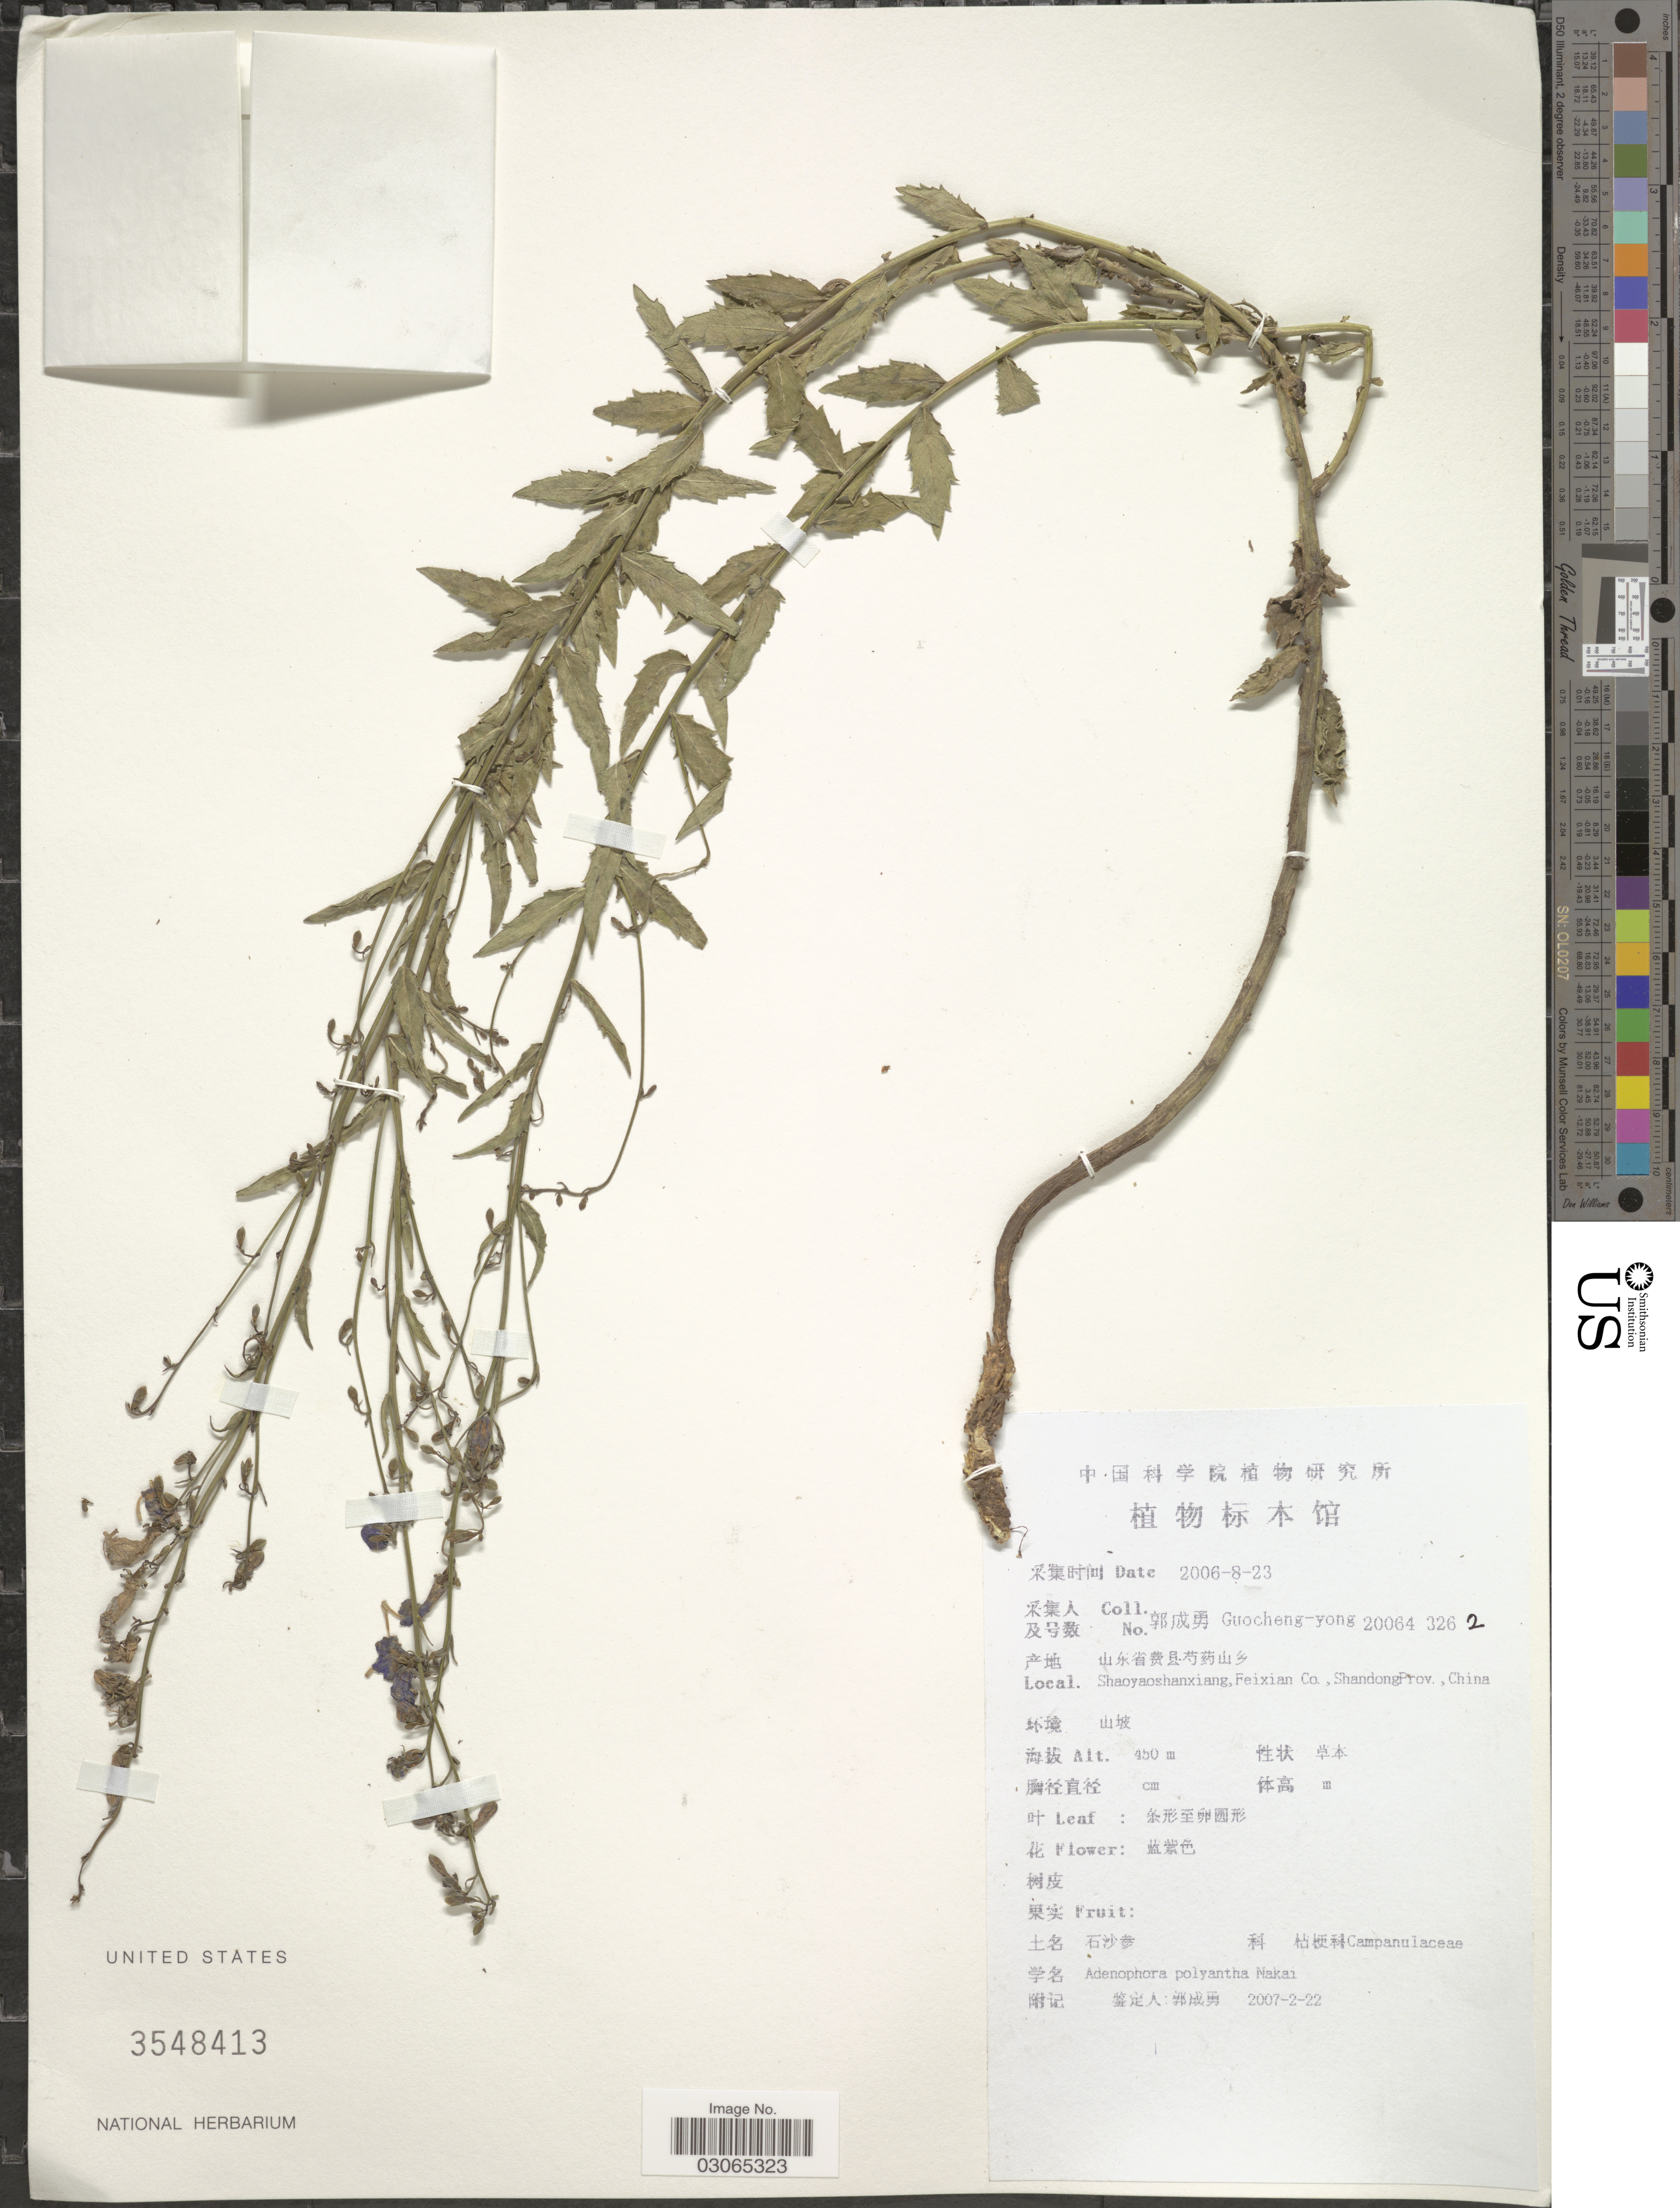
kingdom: Plantae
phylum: Tracheophyta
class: Magnoliopsida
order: Asterales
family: Campanulaceae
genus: Adenophora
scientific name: Adenophora polyantha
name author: Nakai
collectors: Guo cheng-yong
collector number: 20064 362 2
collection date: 2006-08-23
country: China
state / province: Shandong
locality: Shaoyaoshanxiang, Feixian Co.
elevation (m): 450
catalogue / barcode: US 3548413